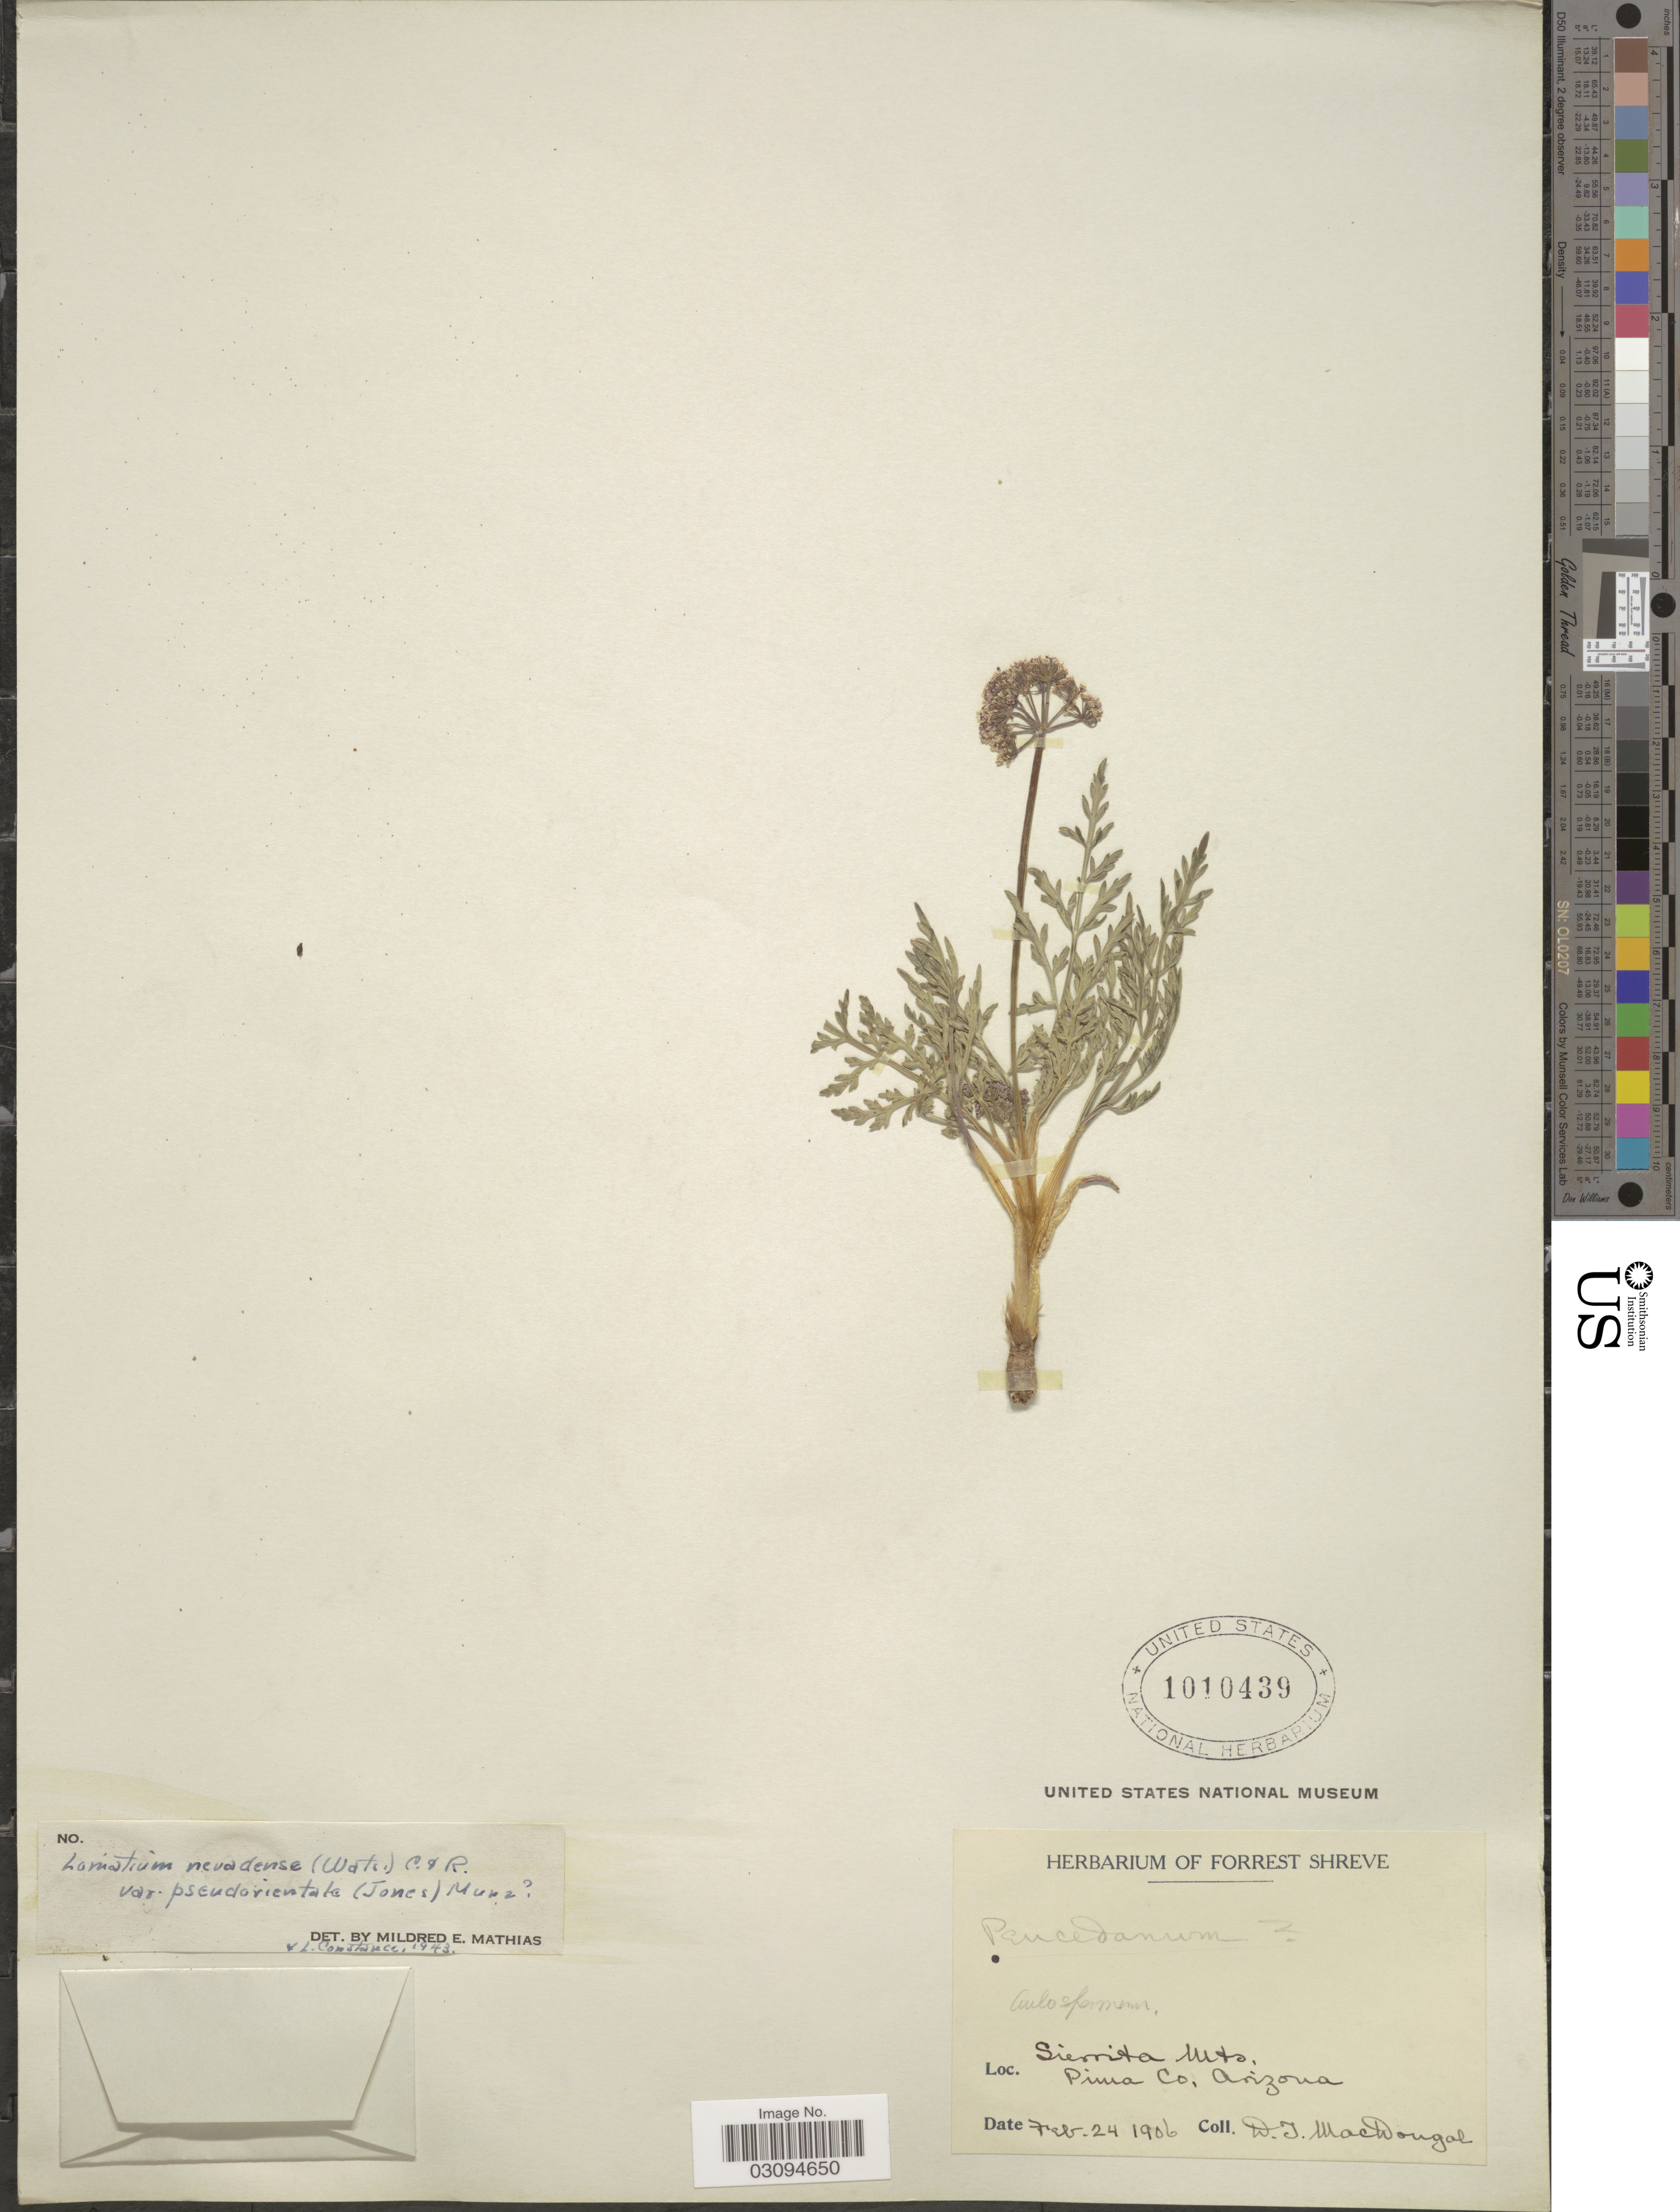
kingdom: Plantae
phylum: Tracheophyta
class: Magnoliopsida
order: Apiales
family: Apiaceae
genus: Lomatium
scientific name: Lomatium nevadense var. pseudorientale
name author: (M.E. Jones) Munz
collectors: D. T. MacDougal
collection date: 1906-02-24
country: United States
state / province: Arizona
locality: Sierrita Mts. Pima Co.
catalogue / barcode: US 1010439